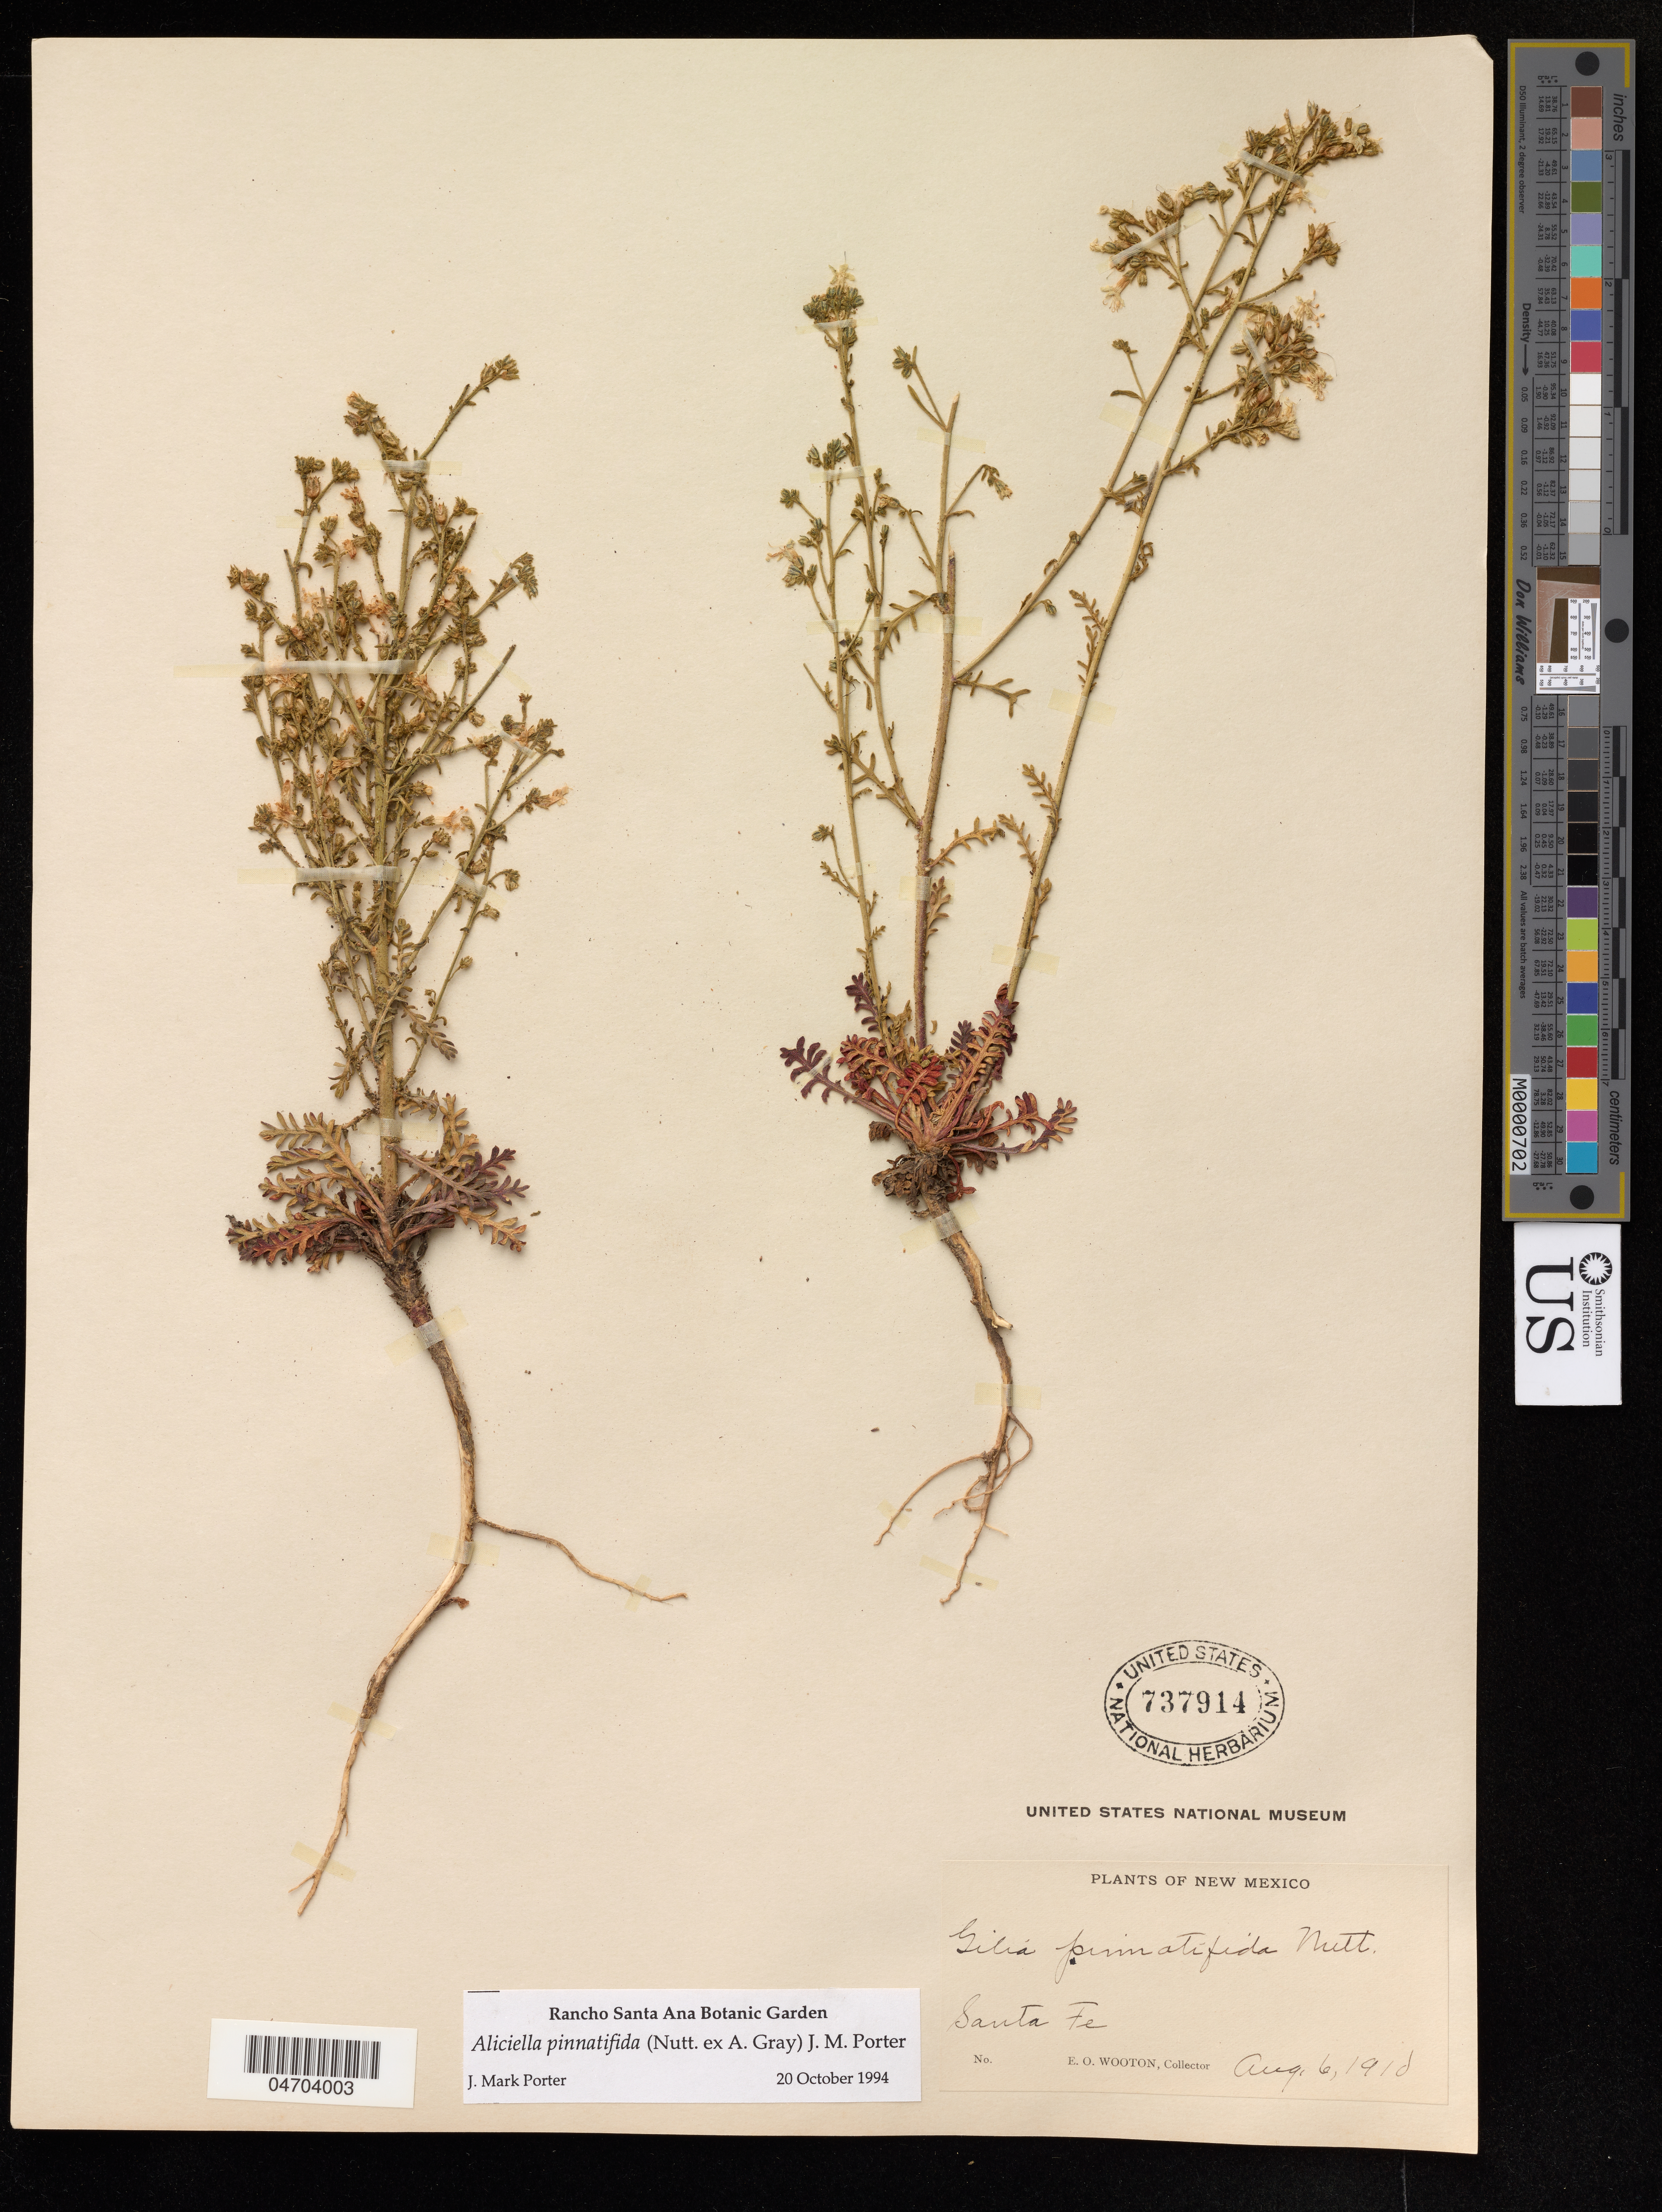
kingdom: Plantae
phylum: Tracheophyta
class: Magnoliopsida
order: Ericales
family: Polemoniaceae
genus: Aliciella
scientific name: Aliciella pinnatifida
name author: (Nutt. ex A. Gray) J.M. Porter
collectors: E. Wooton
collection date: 1918-08-06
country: United States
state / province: New Mexico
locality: Santa Fe.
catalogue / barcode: US 737914